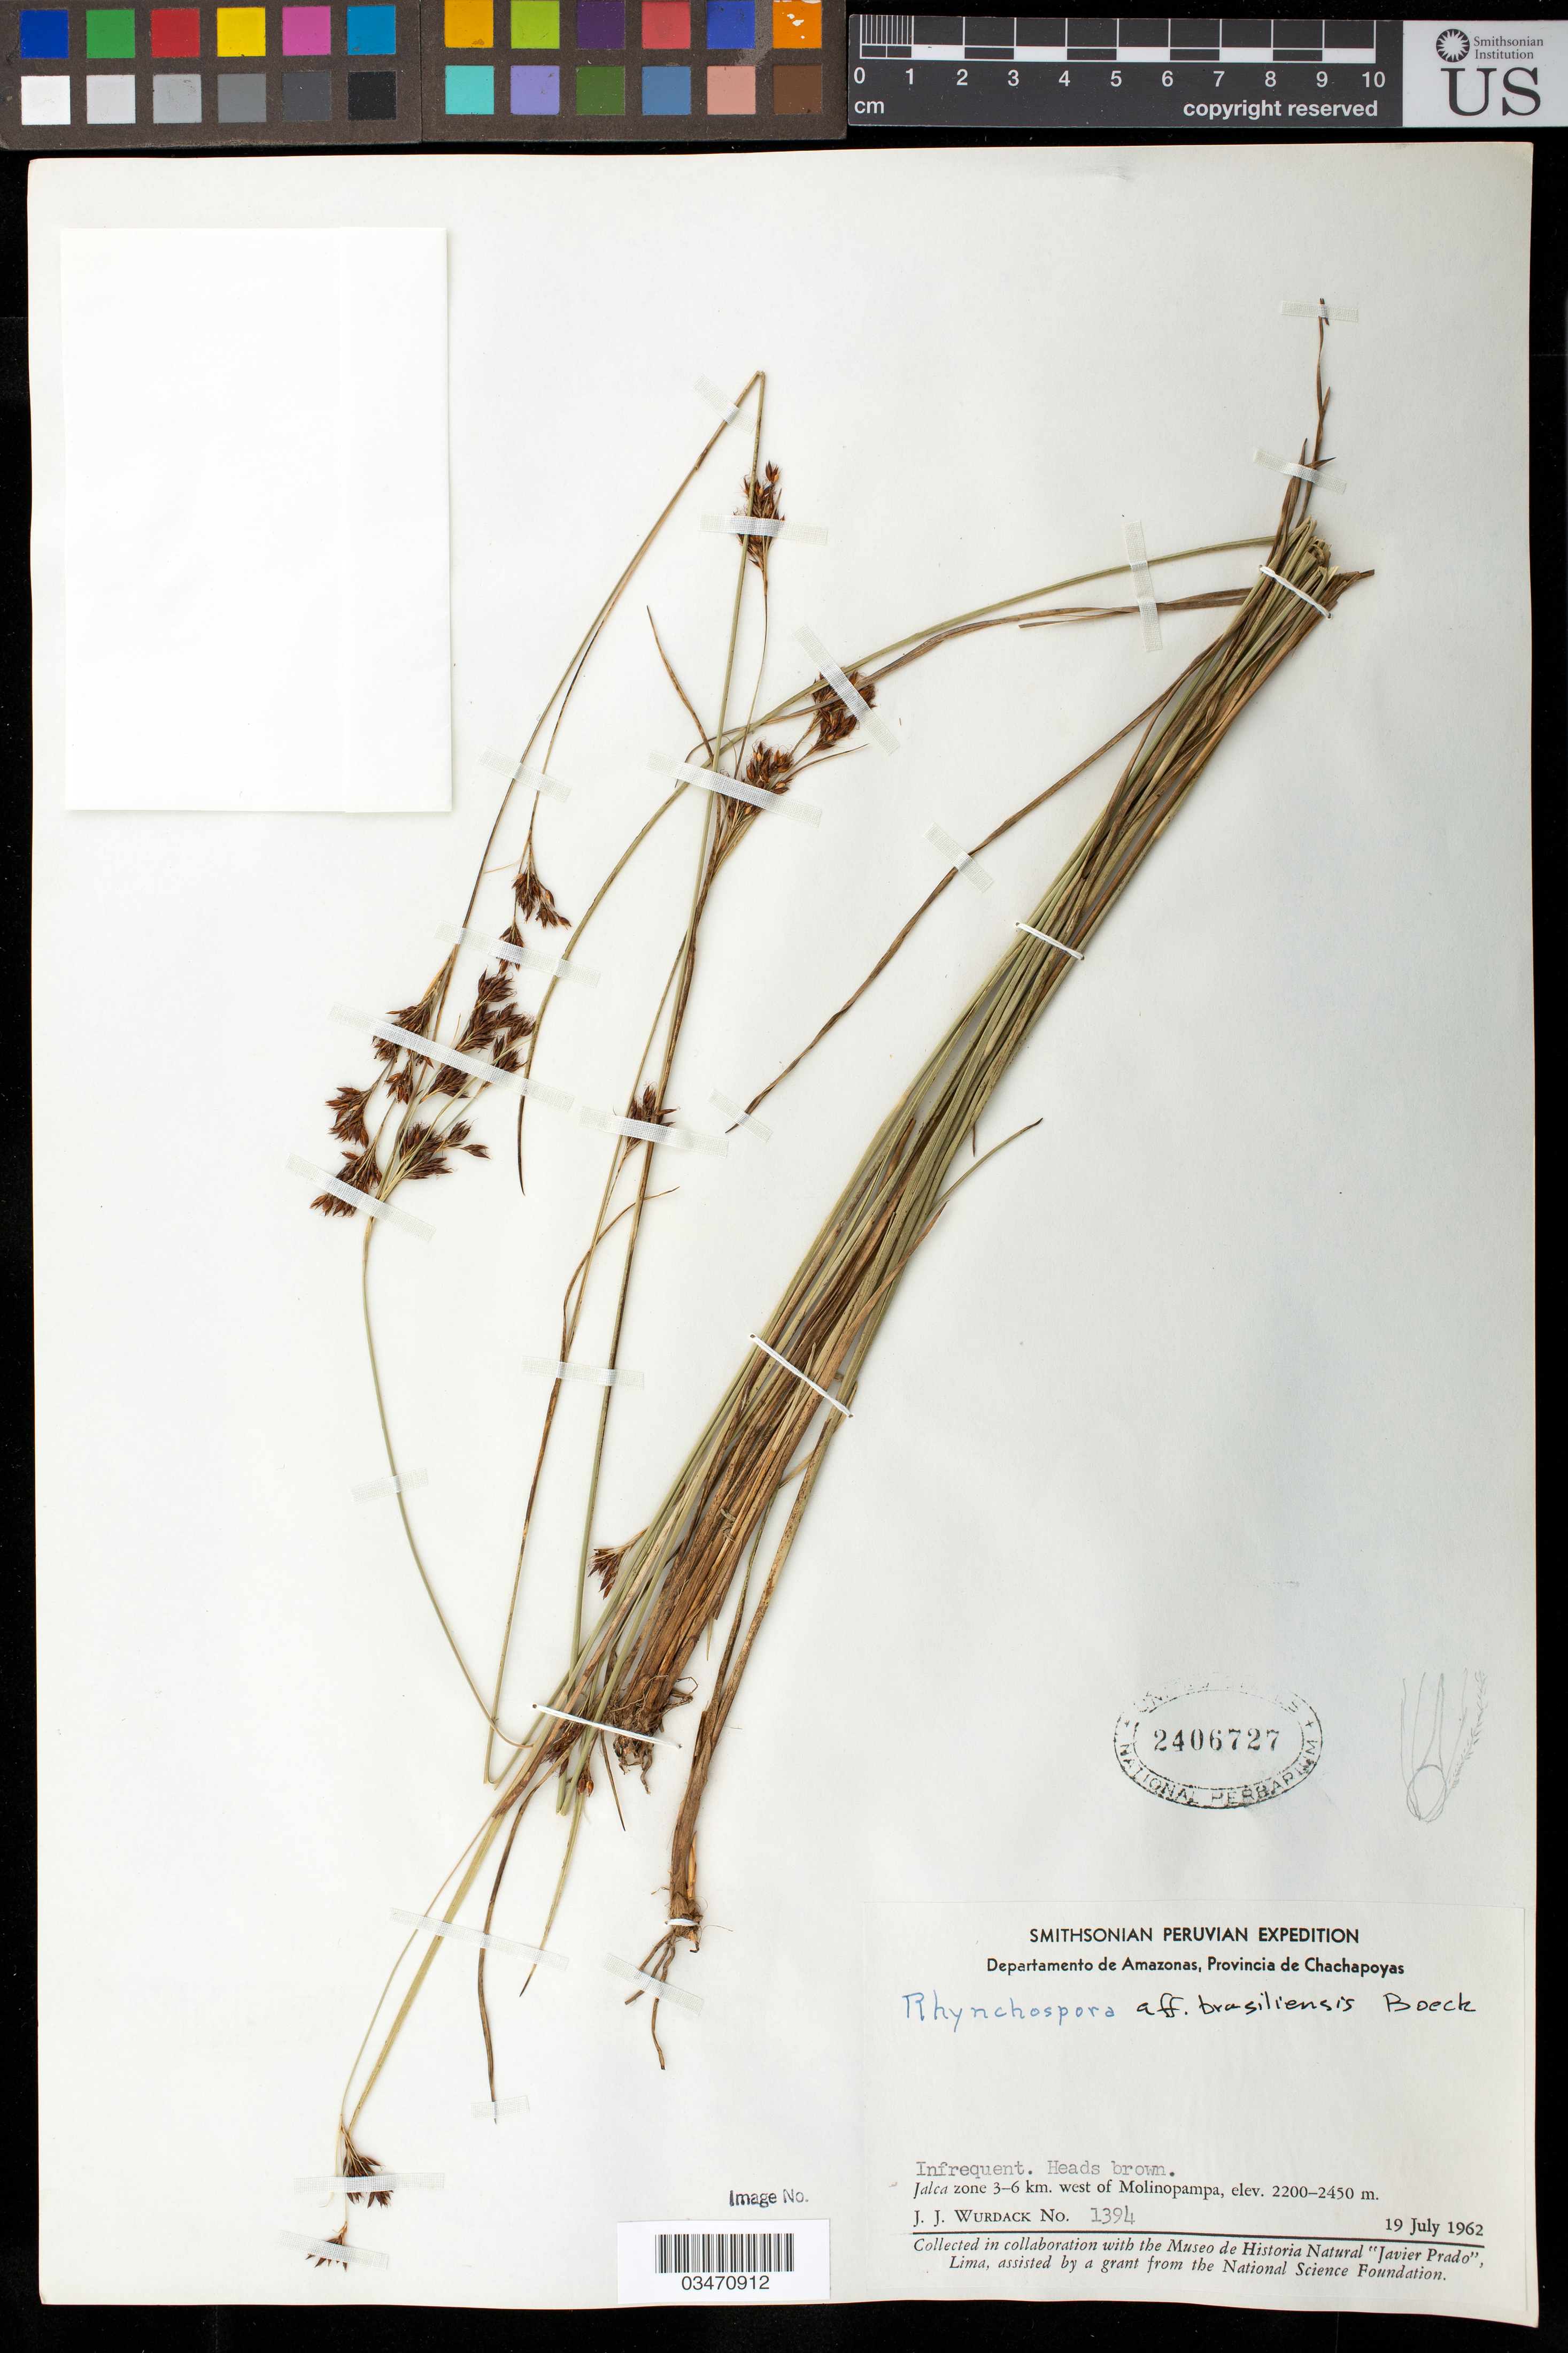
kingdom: Plantae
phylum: Tracheophyta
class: Liliopsida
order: Poales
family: Cyperaceae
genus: Rhynchospora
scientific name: Rhynchospora brasiliensis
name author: Boeckeler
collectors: J. J. Wurdack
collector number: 1394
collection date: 1962-07-19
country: Peru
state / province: Amazonas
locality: Departamento de Amazonas, Provincia de Chachapoyas, Jalca zone 3-6 km. west of Molinopampa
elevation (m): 2200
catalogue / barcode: US 2406727